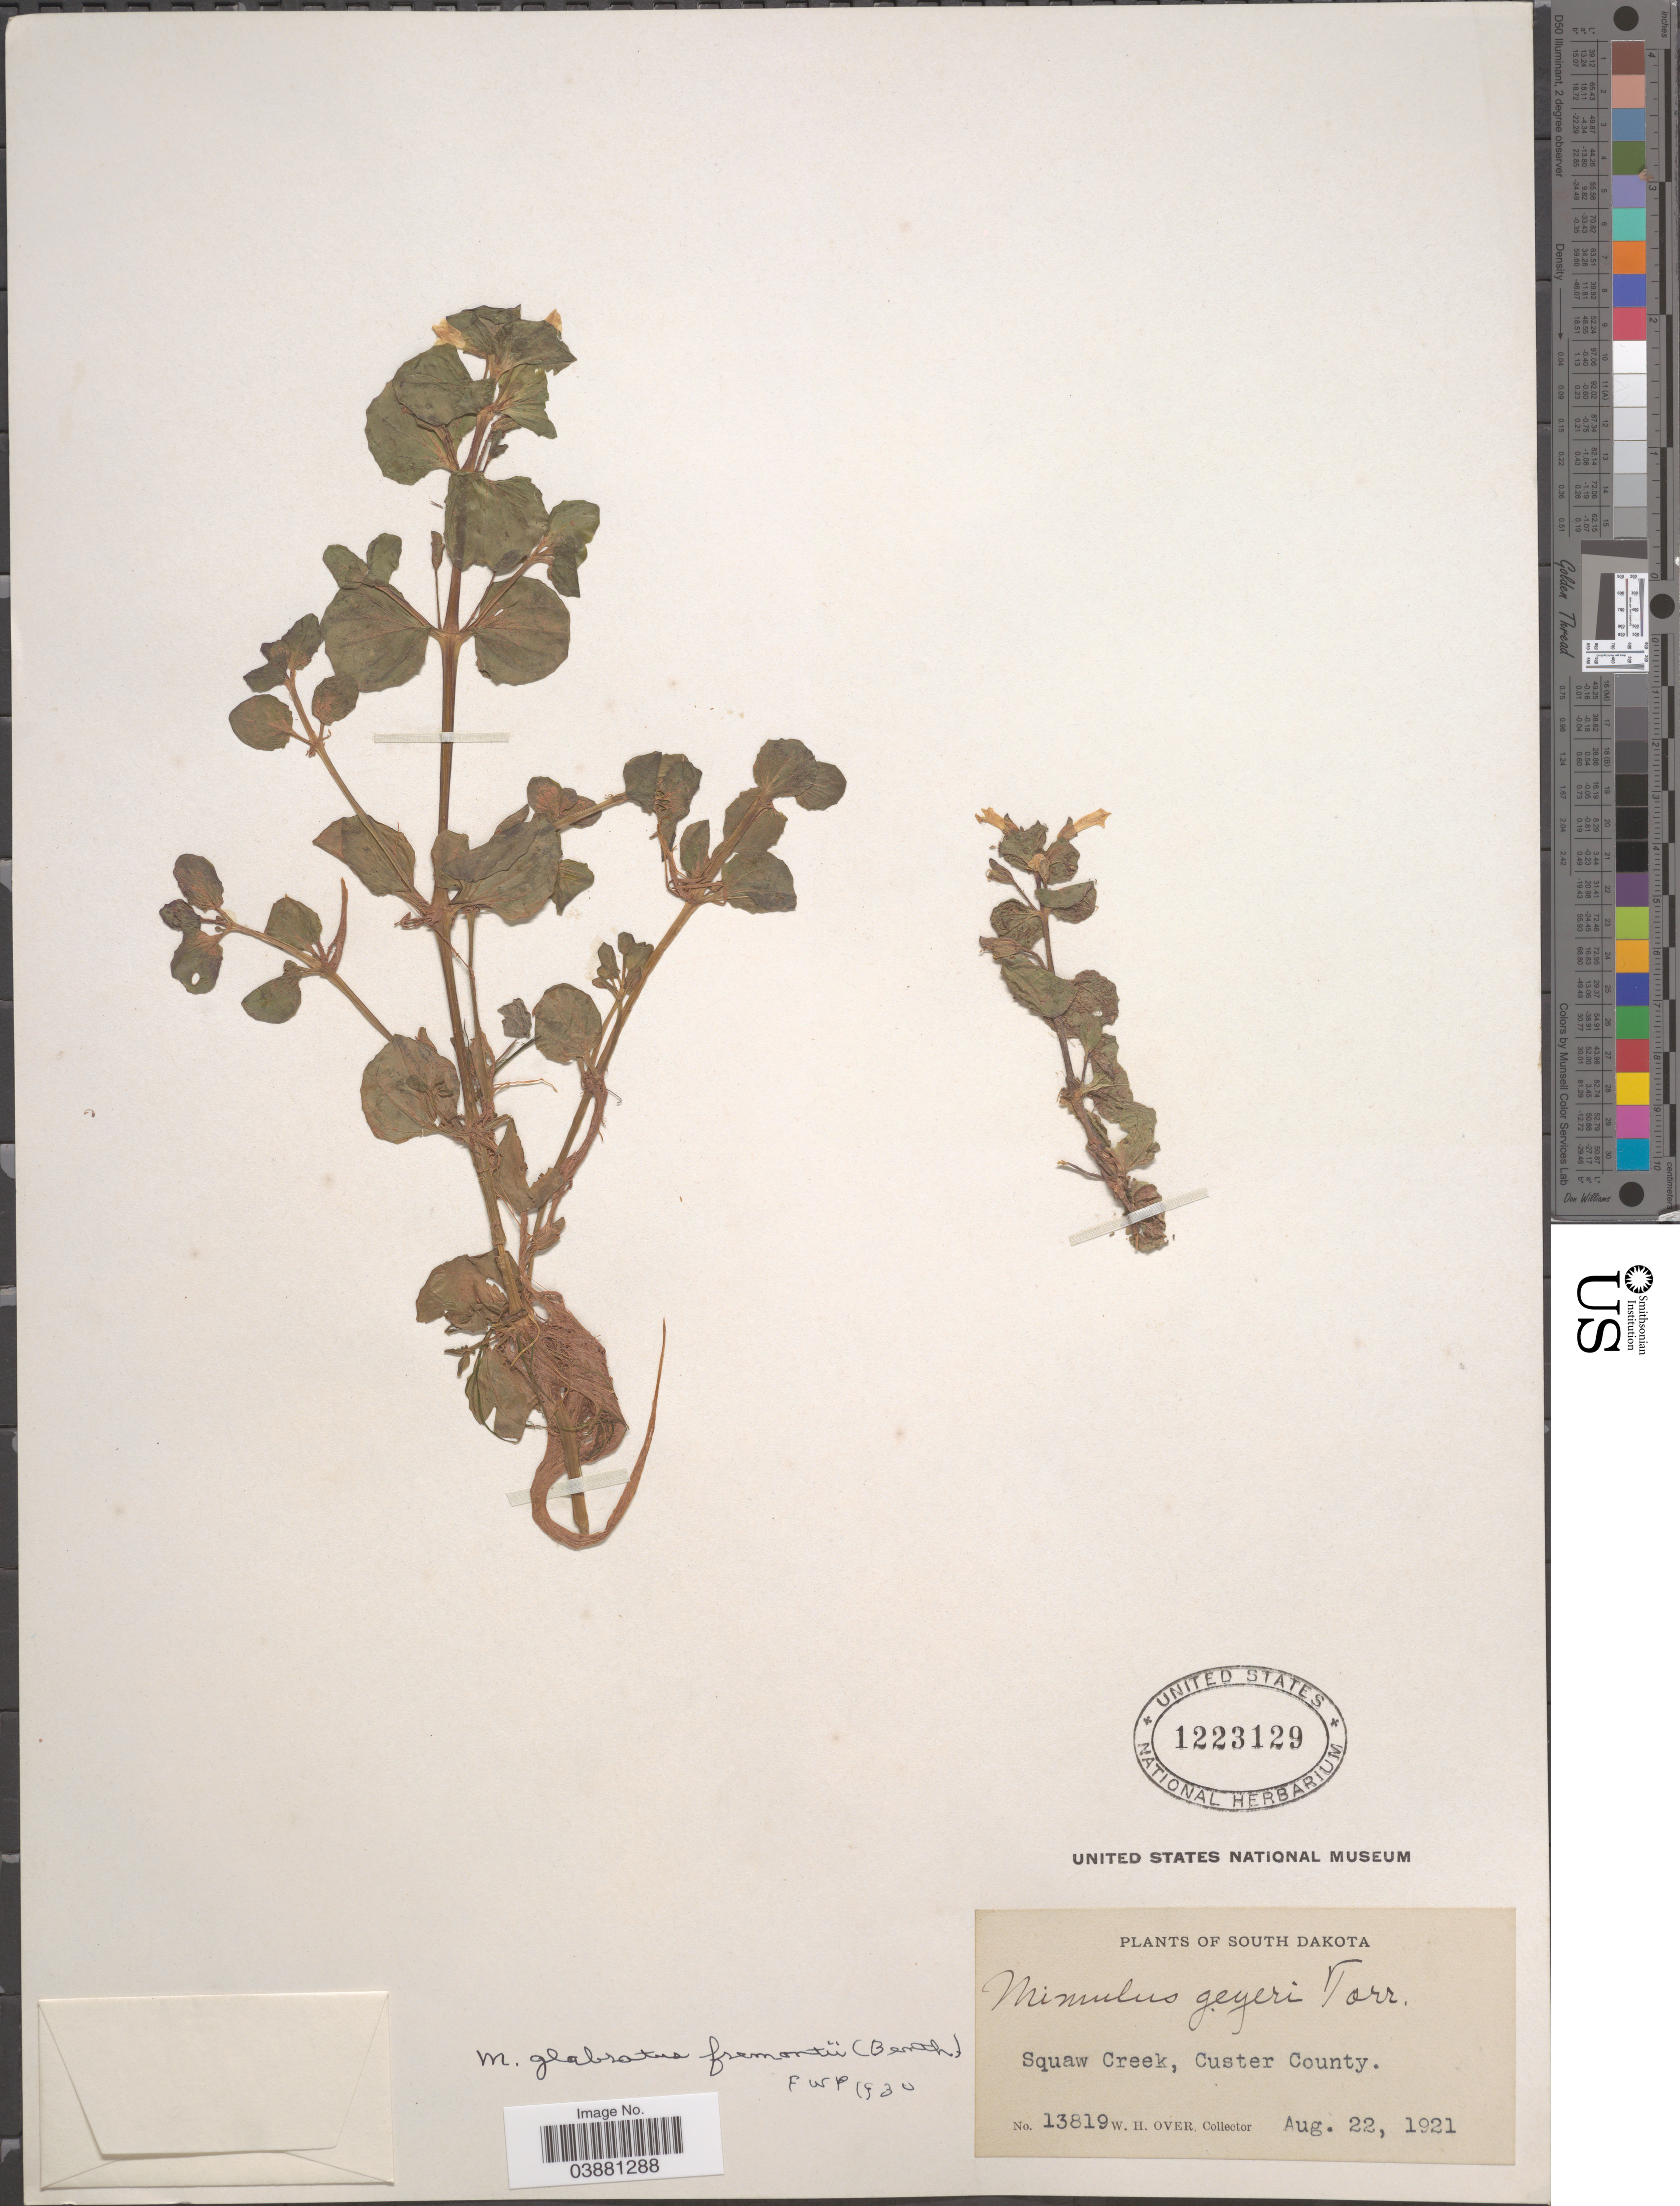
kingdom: Plantae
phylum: Tracheophyta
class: Magnoliopsida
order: Lamiales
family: Phrymaceae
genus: Mimulus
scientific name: Mimulus glabratus var. fremontii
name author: Kunth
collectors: W. Over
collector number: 13819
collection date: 1921-08-22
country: United States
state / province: South Dakota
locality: Squaw Creek, Custer County.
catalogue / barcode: US 1223129